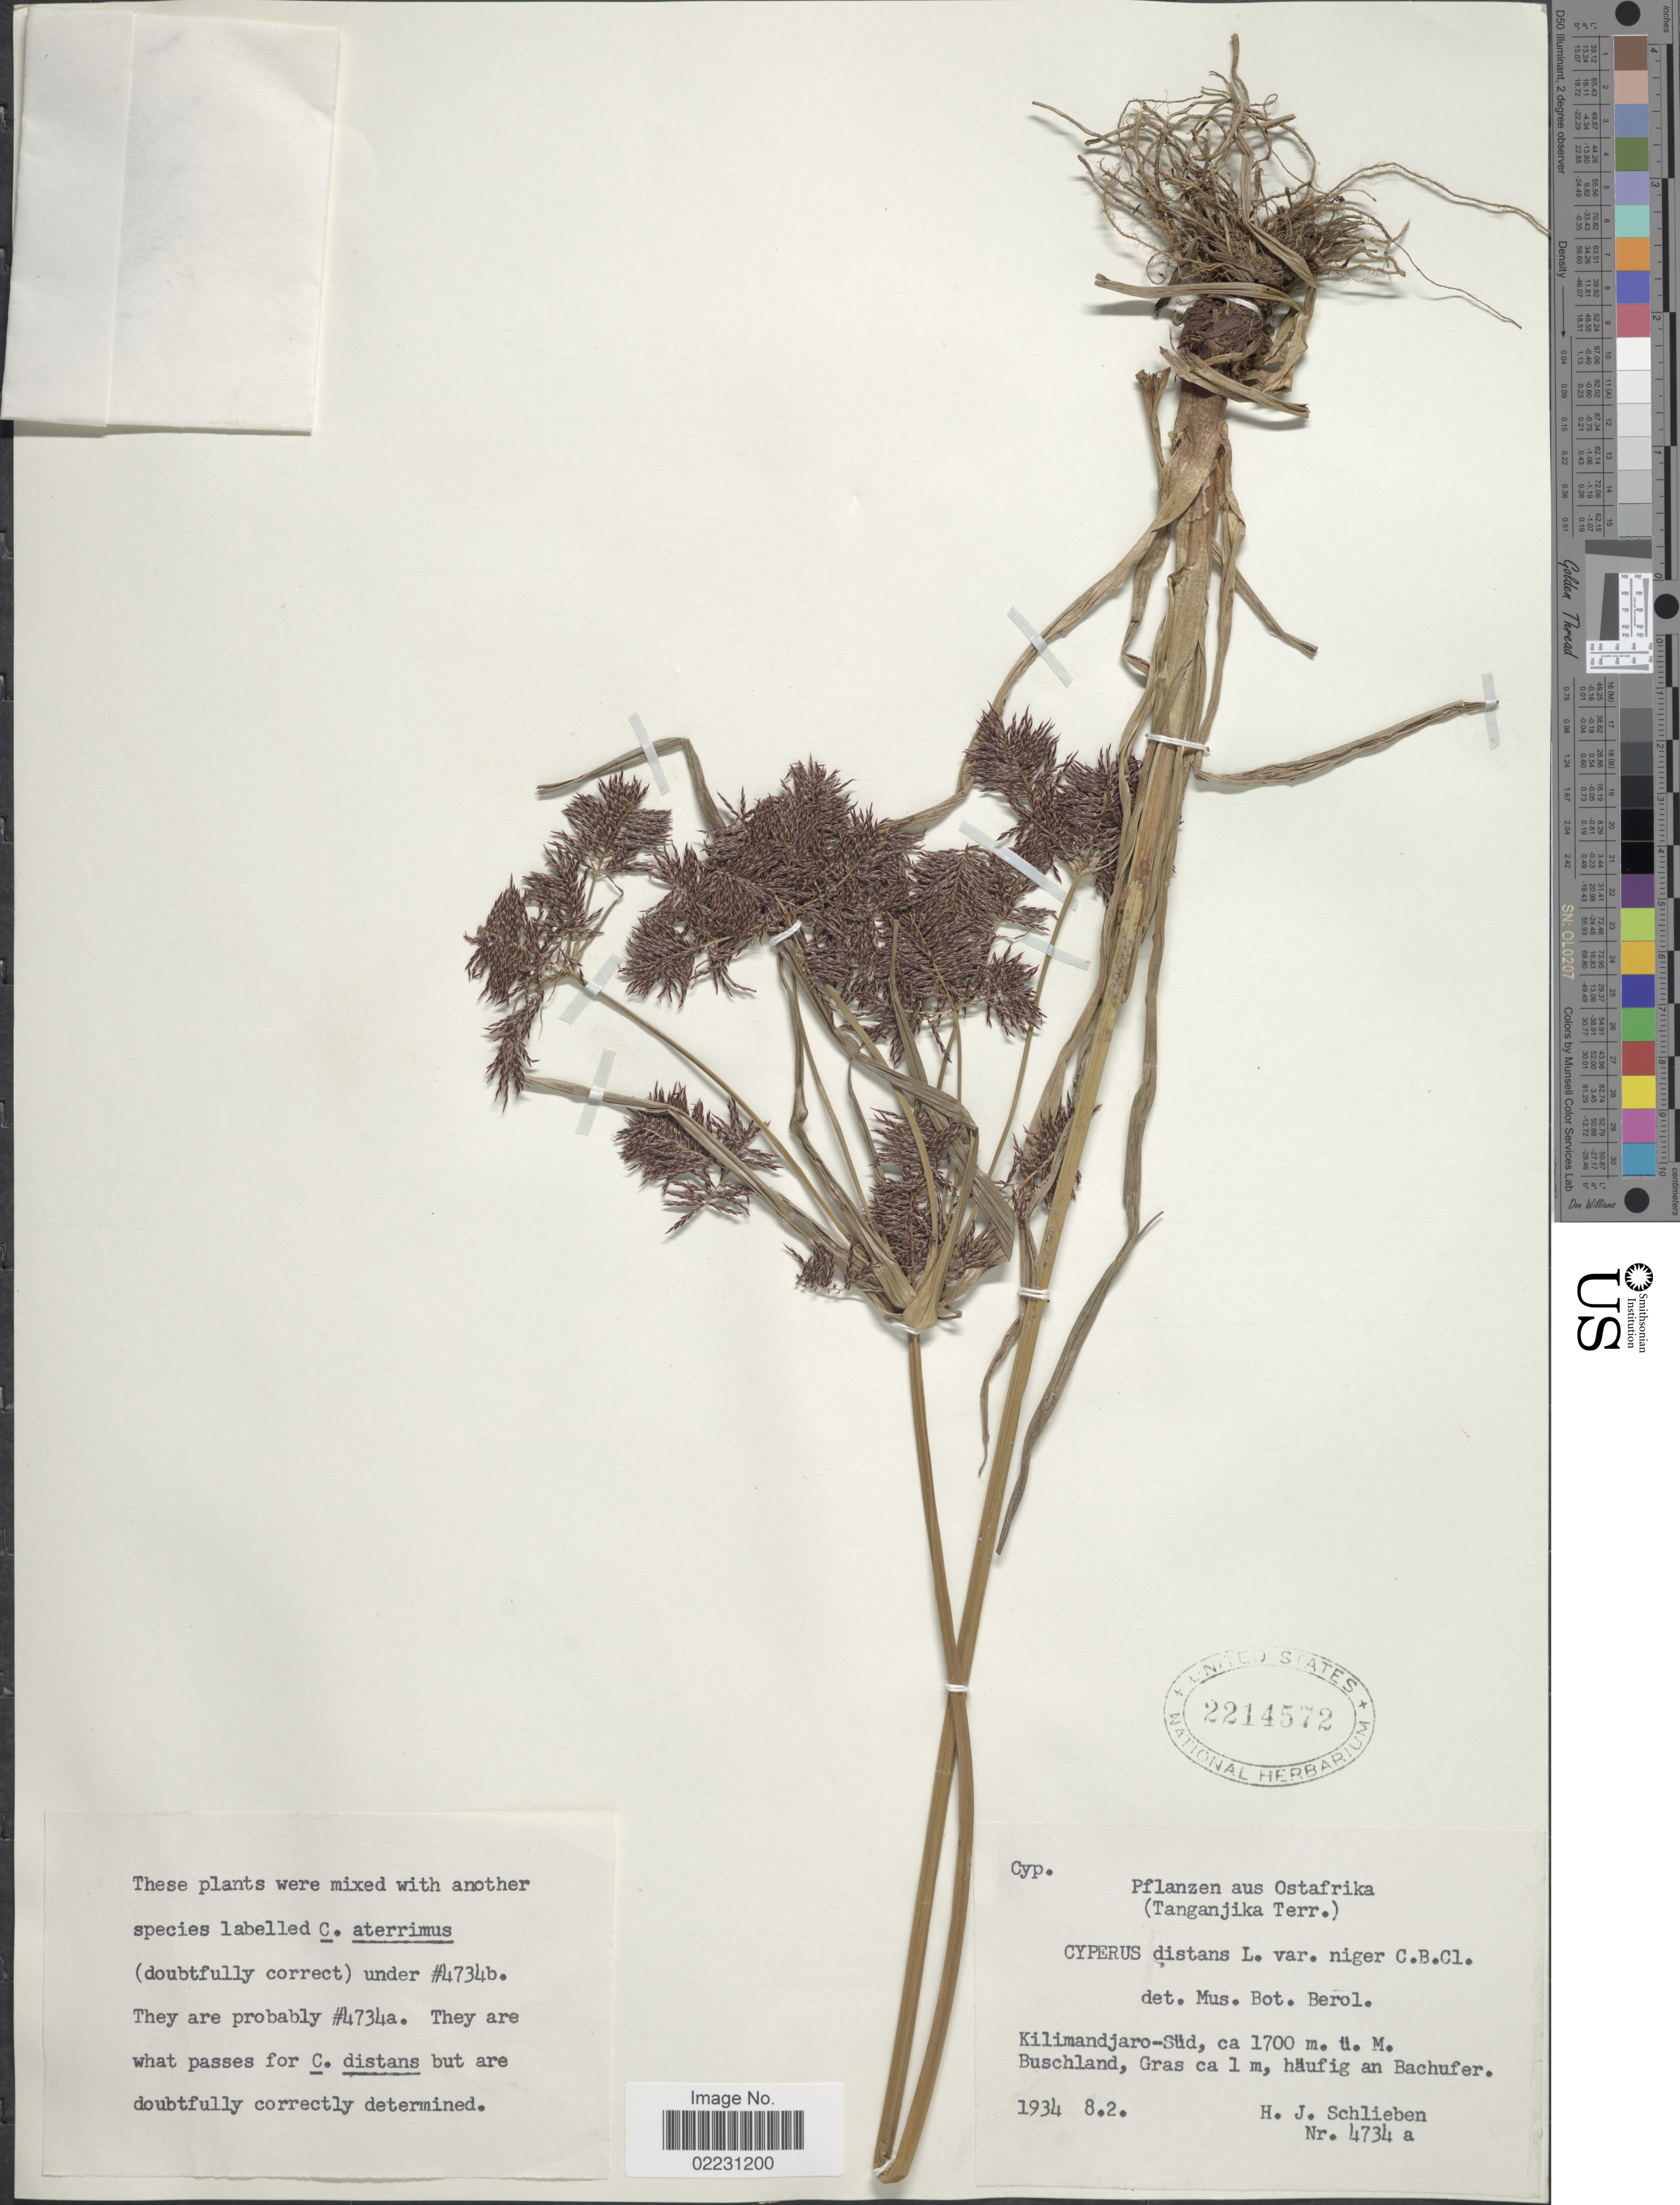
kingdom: Plantae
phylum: Tracheophyta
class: Liliopsida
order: Poales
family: Cyperaceae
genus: Cyperus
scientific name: Cyperus distans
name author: L. f.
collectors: H. J. Schlieben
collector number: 4734a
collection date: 1934-08-02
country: Tanzania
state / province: Kilimanjaro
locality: Ostafrika (Tanganjika Terr.). Kilimandjaro-Sud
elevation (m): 1700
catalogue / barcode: US 2214572